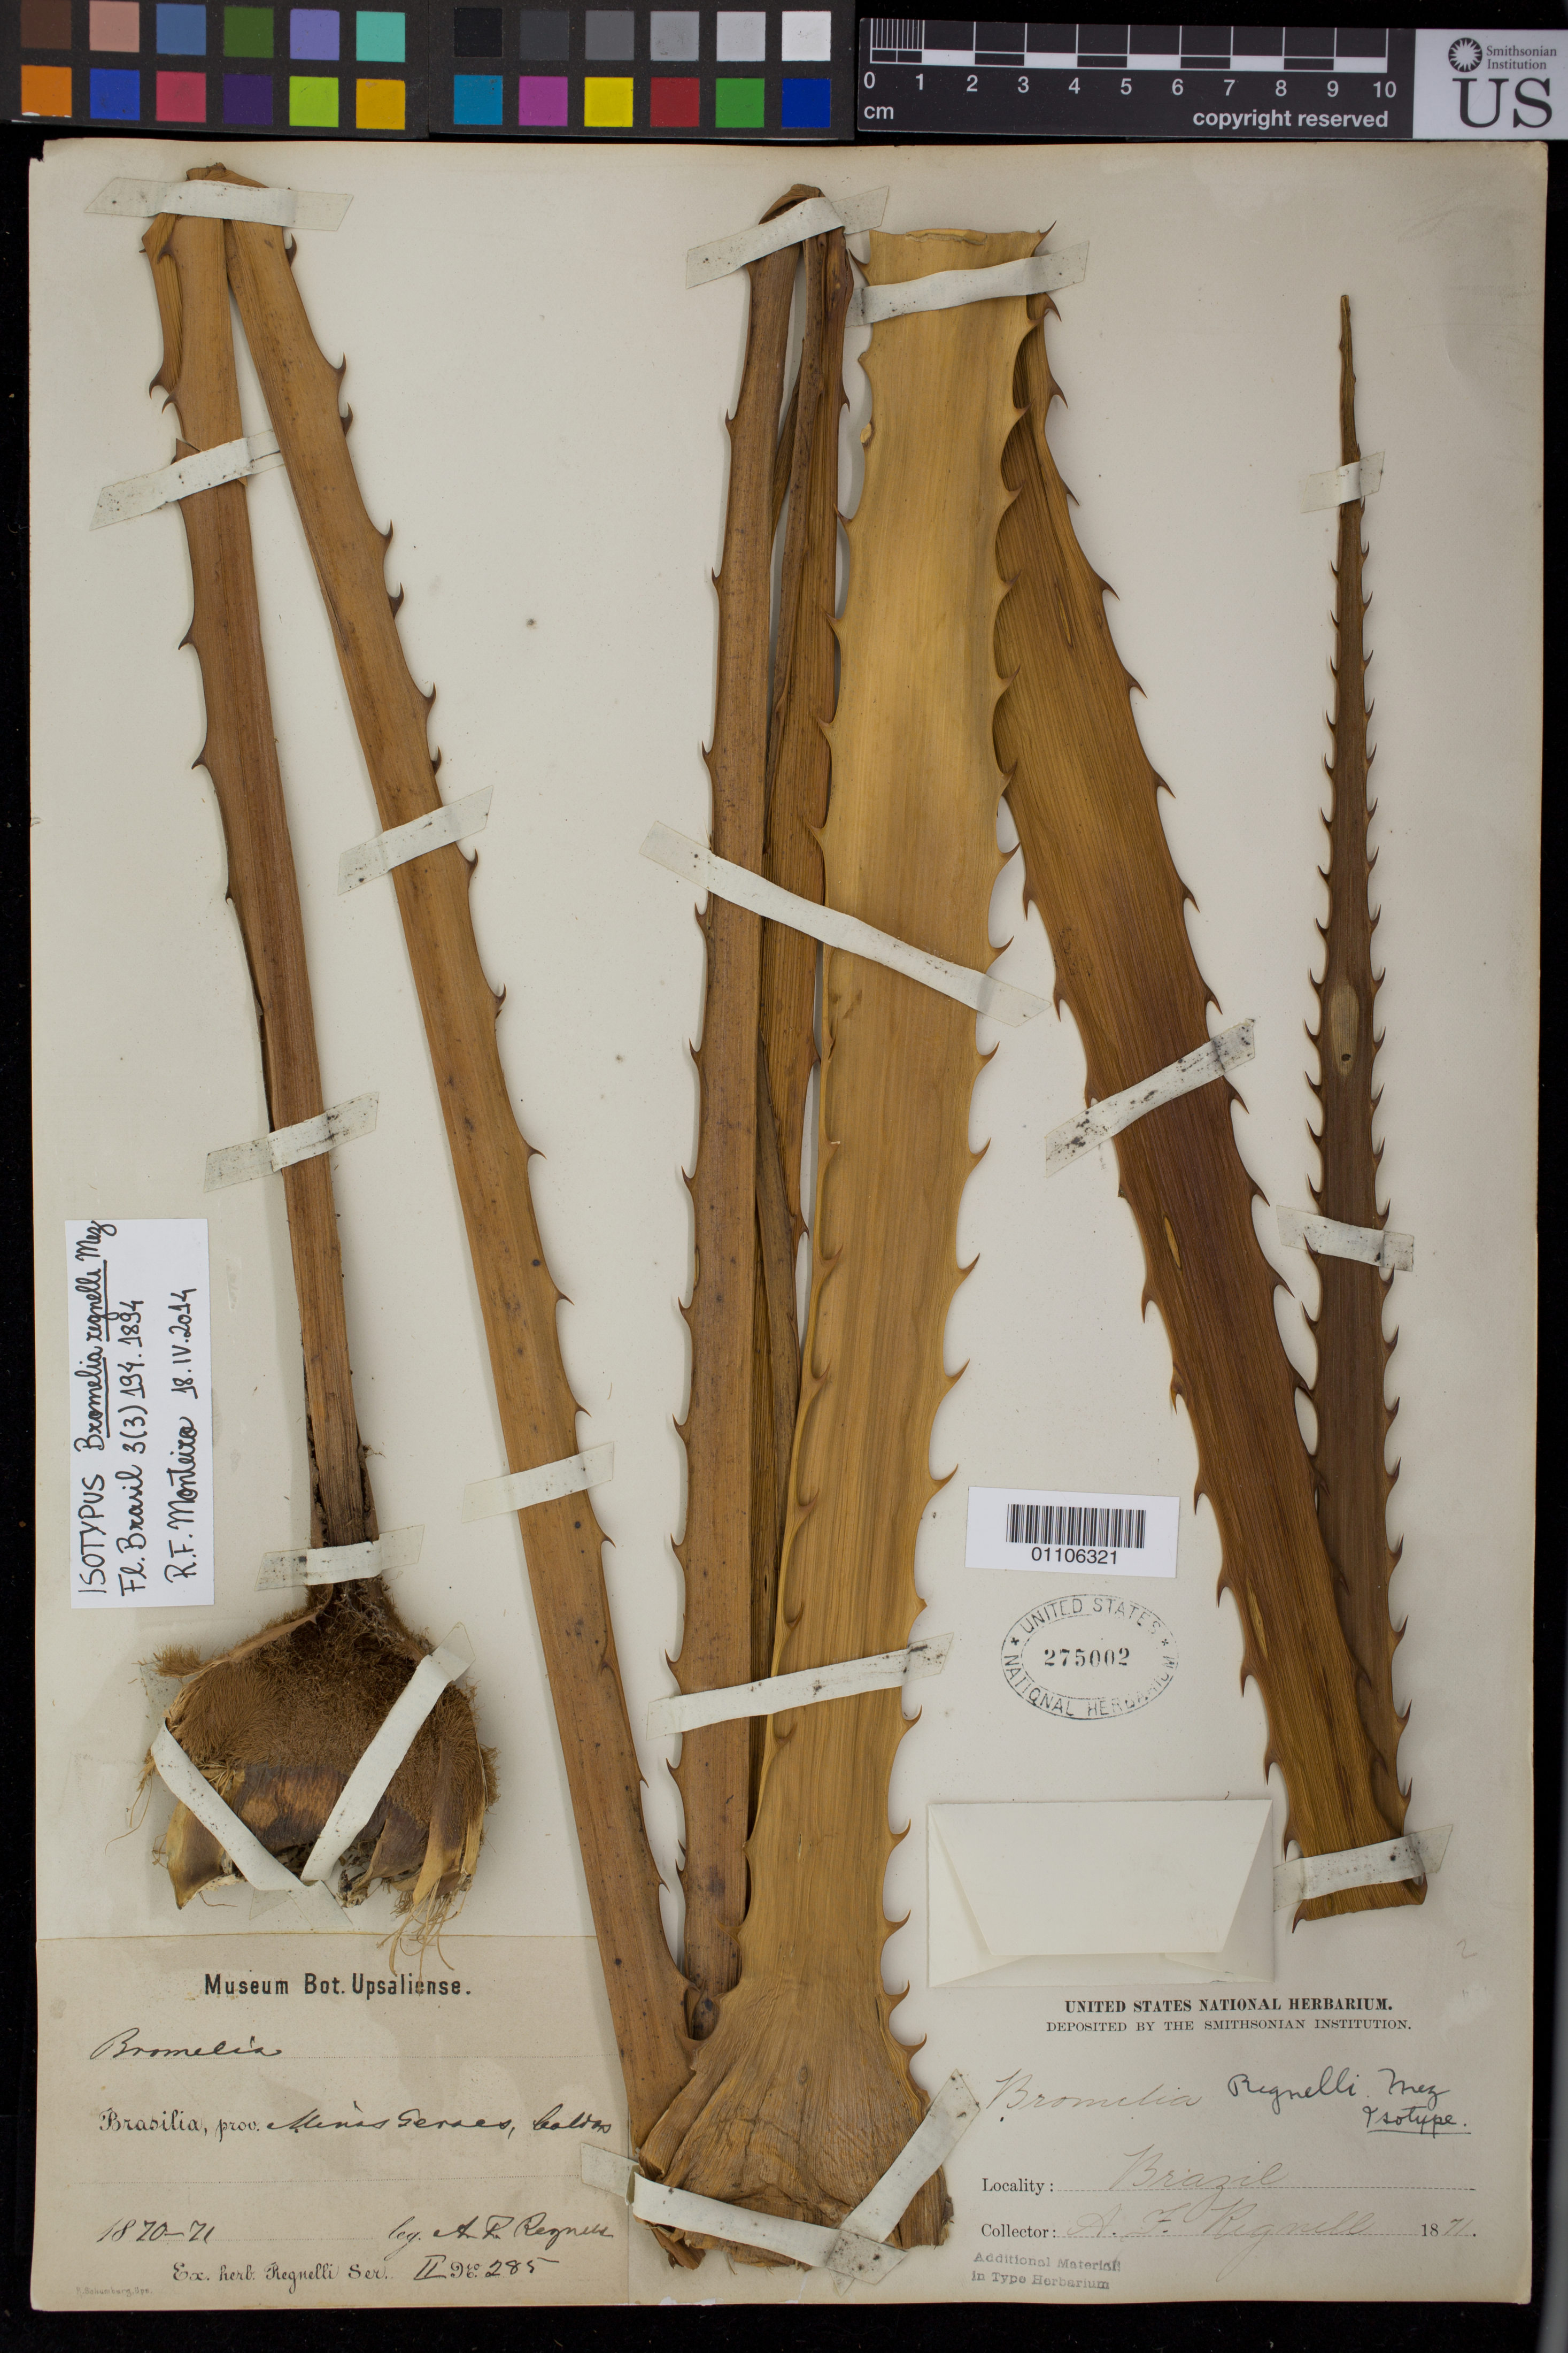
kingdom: Plantae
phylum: Tracheophyta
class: Liliopsida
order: Poales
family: Bromeliaceae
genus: Bromelia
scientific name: Bromelia regnellii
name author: Mez in Mart.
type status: Possible Type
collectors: A. F. Regnell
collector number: II 285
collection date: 1870/1871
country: Brazil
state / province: Minas Gerais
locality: Prov. Minas Geraes, Caldas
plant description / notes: Annotated as "isotypus" by R.F. Monteiro (2014). Probably original material but possibly not a type. Protologue cites "Floret et fructificat Octobri" but cites no collection year; duplicates with this number at US vary in collection date and this specimen lacks collection month.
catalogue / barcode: US 275002